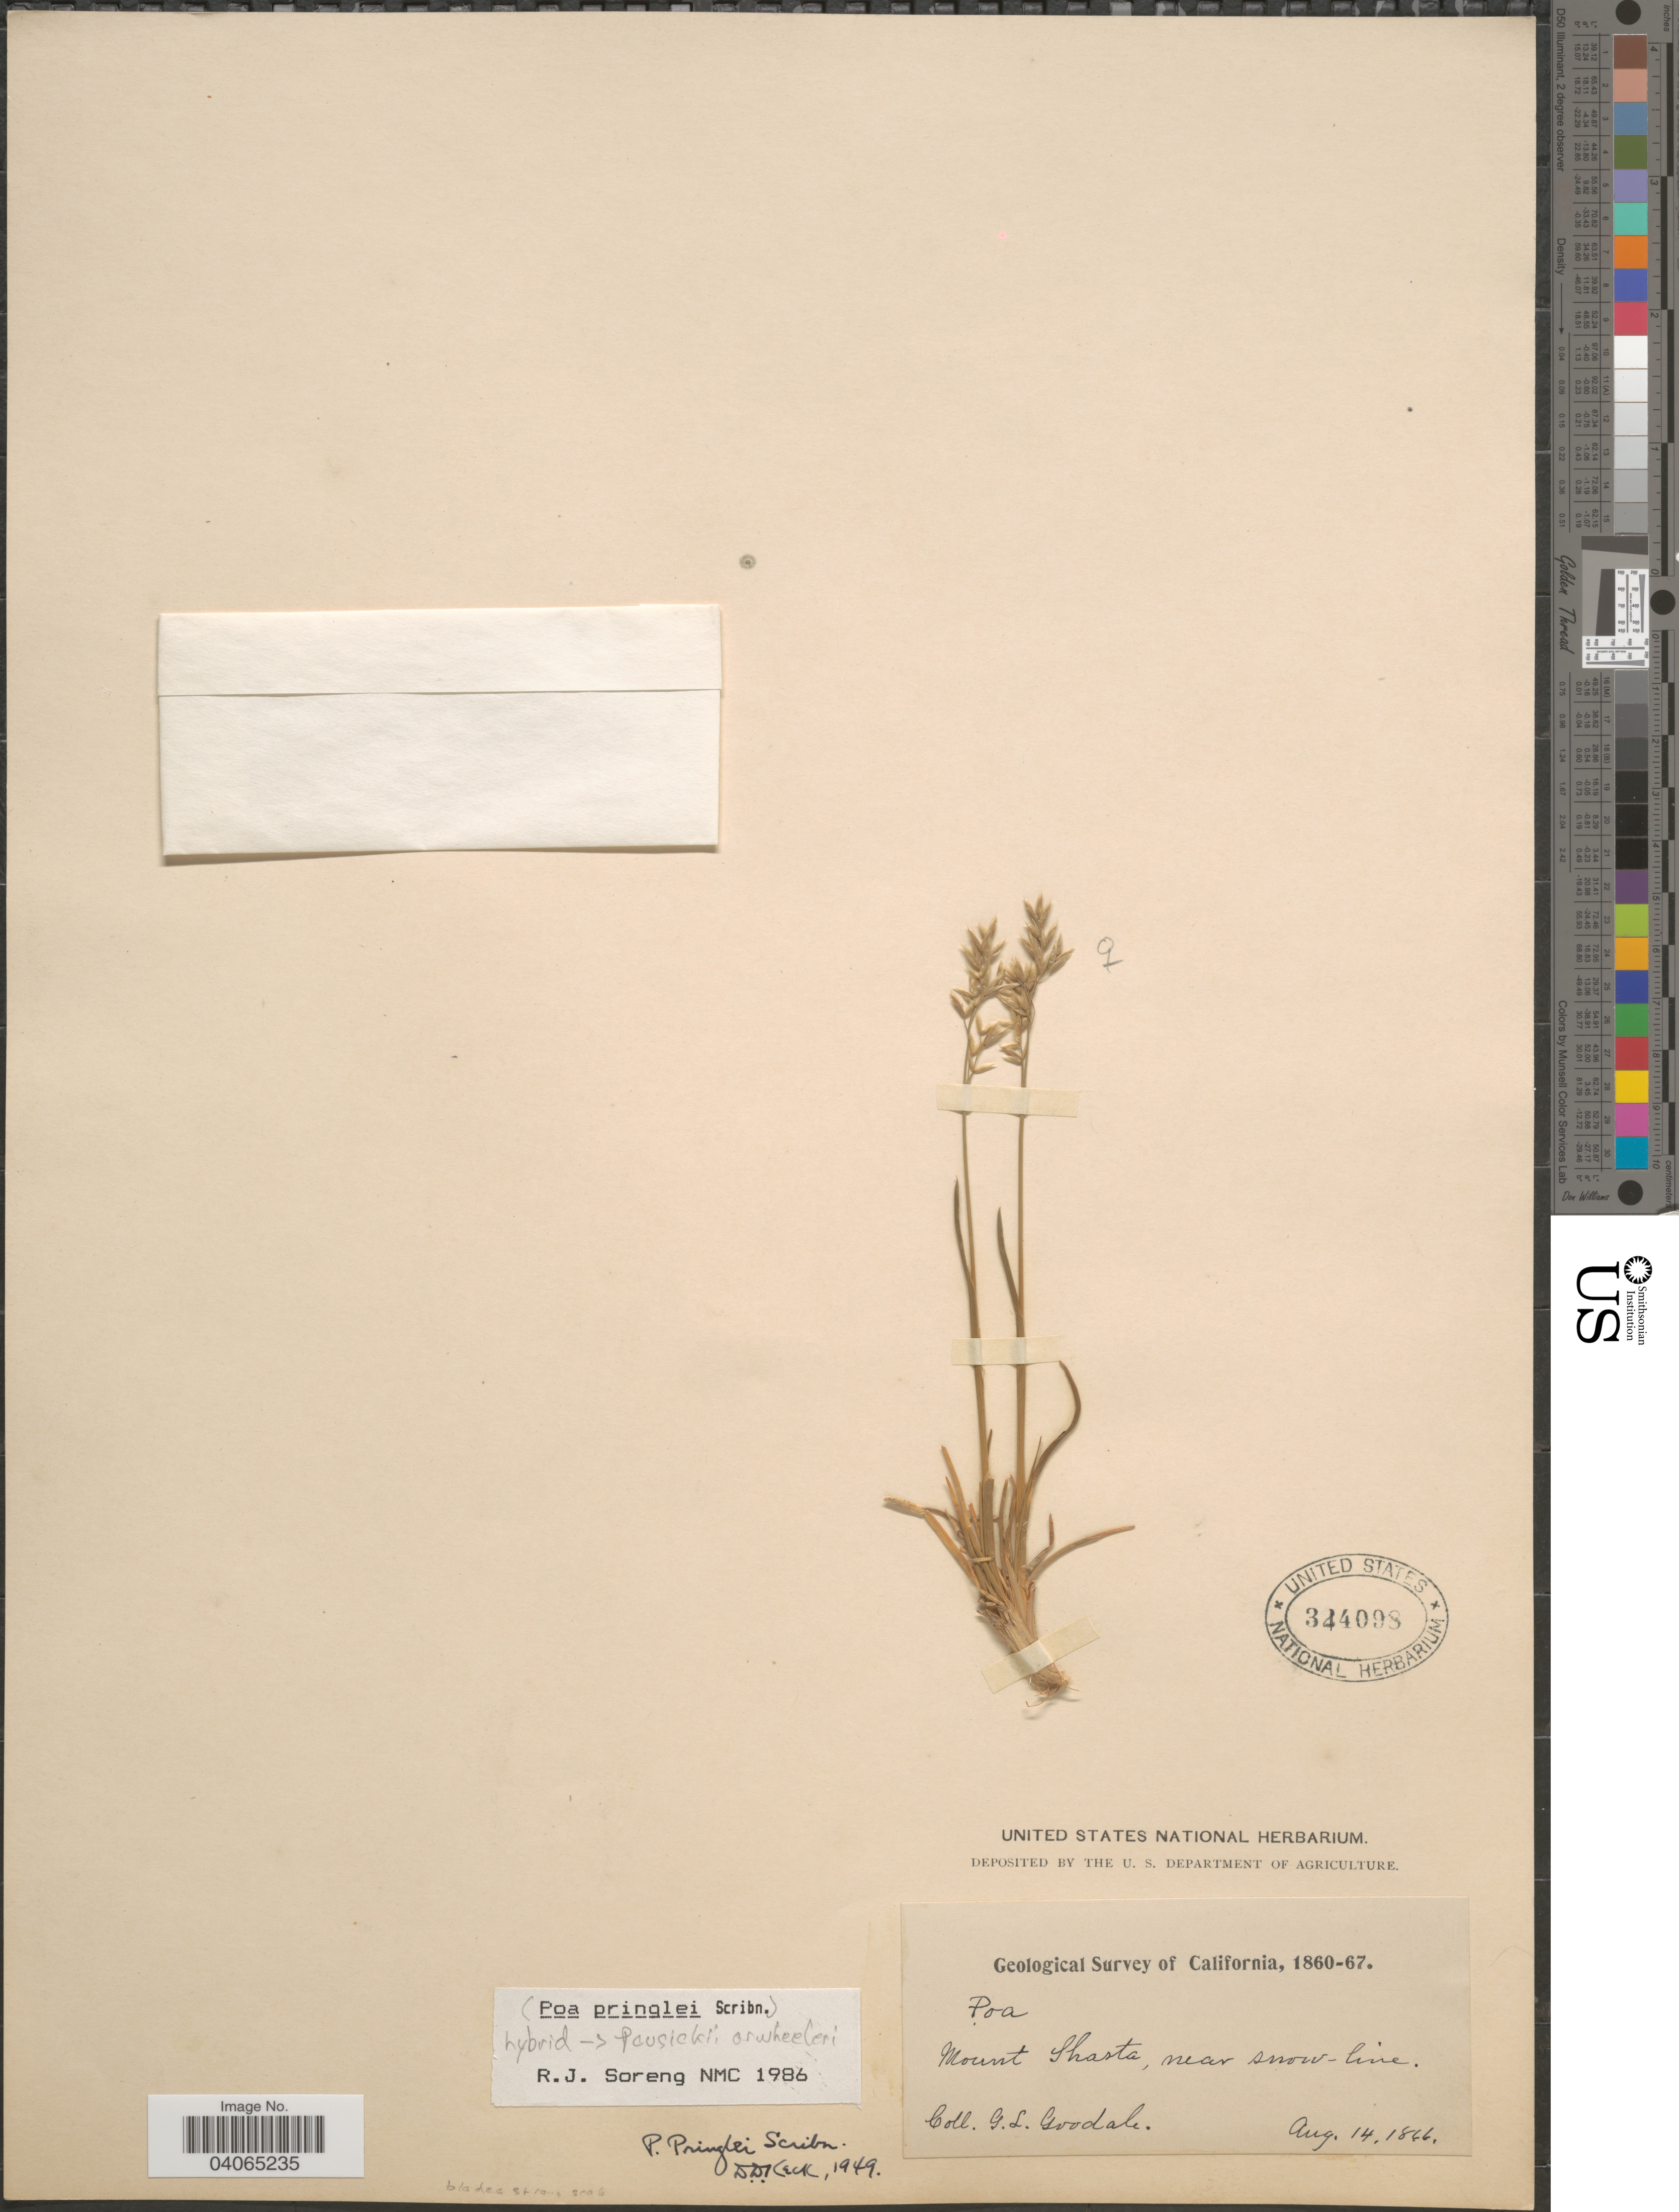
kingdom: Plantae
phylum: Tracheophyta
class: Liliopsida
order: Poales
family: Poaceae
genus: Poa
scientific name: Poa pringlei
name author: Scribn.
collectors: G. L. Goodale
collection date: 1866-08-14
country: United States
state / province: California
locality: Geological Survey of California, 1860-67 [unsure placement] Mount Shasta, near snow-line.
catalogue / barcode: US 324098